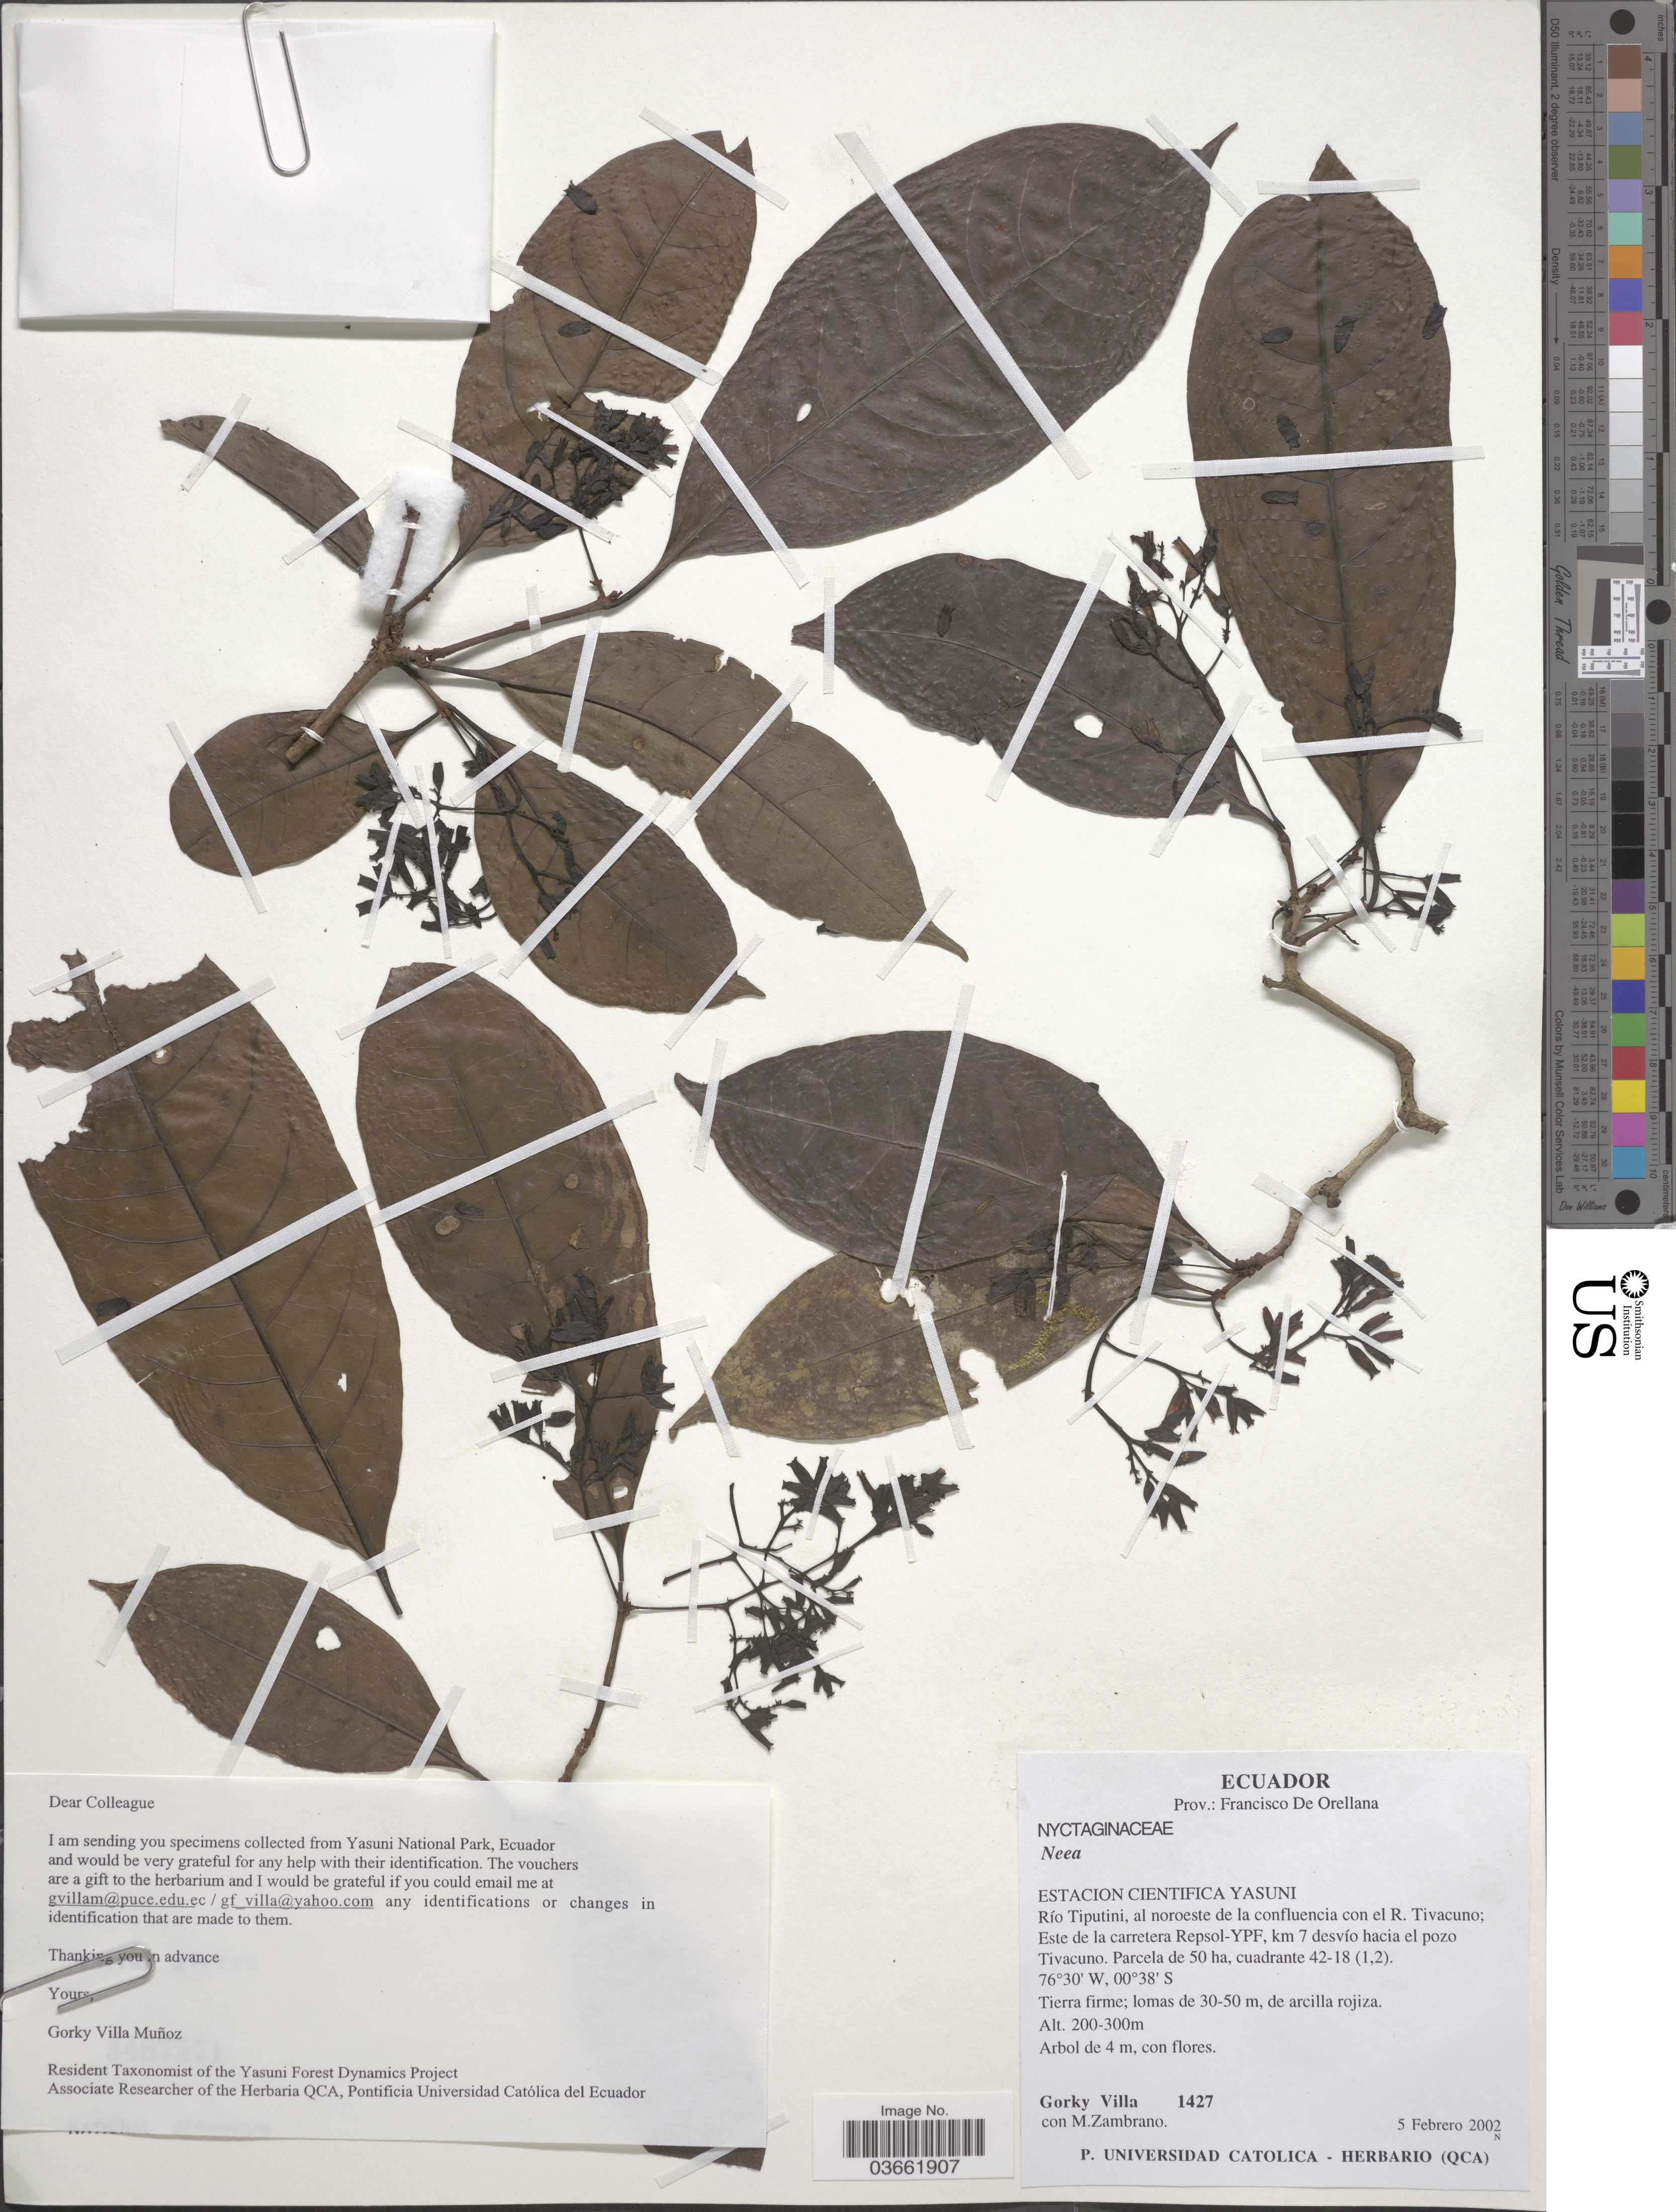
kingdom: Plantae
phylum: Tracheophyta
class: Magnoliopsida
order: Caryophyllales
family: Nyctaginaceae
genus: Neea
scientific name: Neea sp.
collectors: G. Villa & M. Zambrano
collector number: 1427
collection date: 2002-02-05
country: Ecuador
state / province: Orellana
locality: Prov.: Francisco De Orellana. Estacion Cientifica Yasuni. Río Tiputini, al noroeste de la confluencia con el R. Tivacuno; Este de la carretera Repsol-YPF, km 7 desvío hacia el pozo Tivacuno.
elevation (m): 200